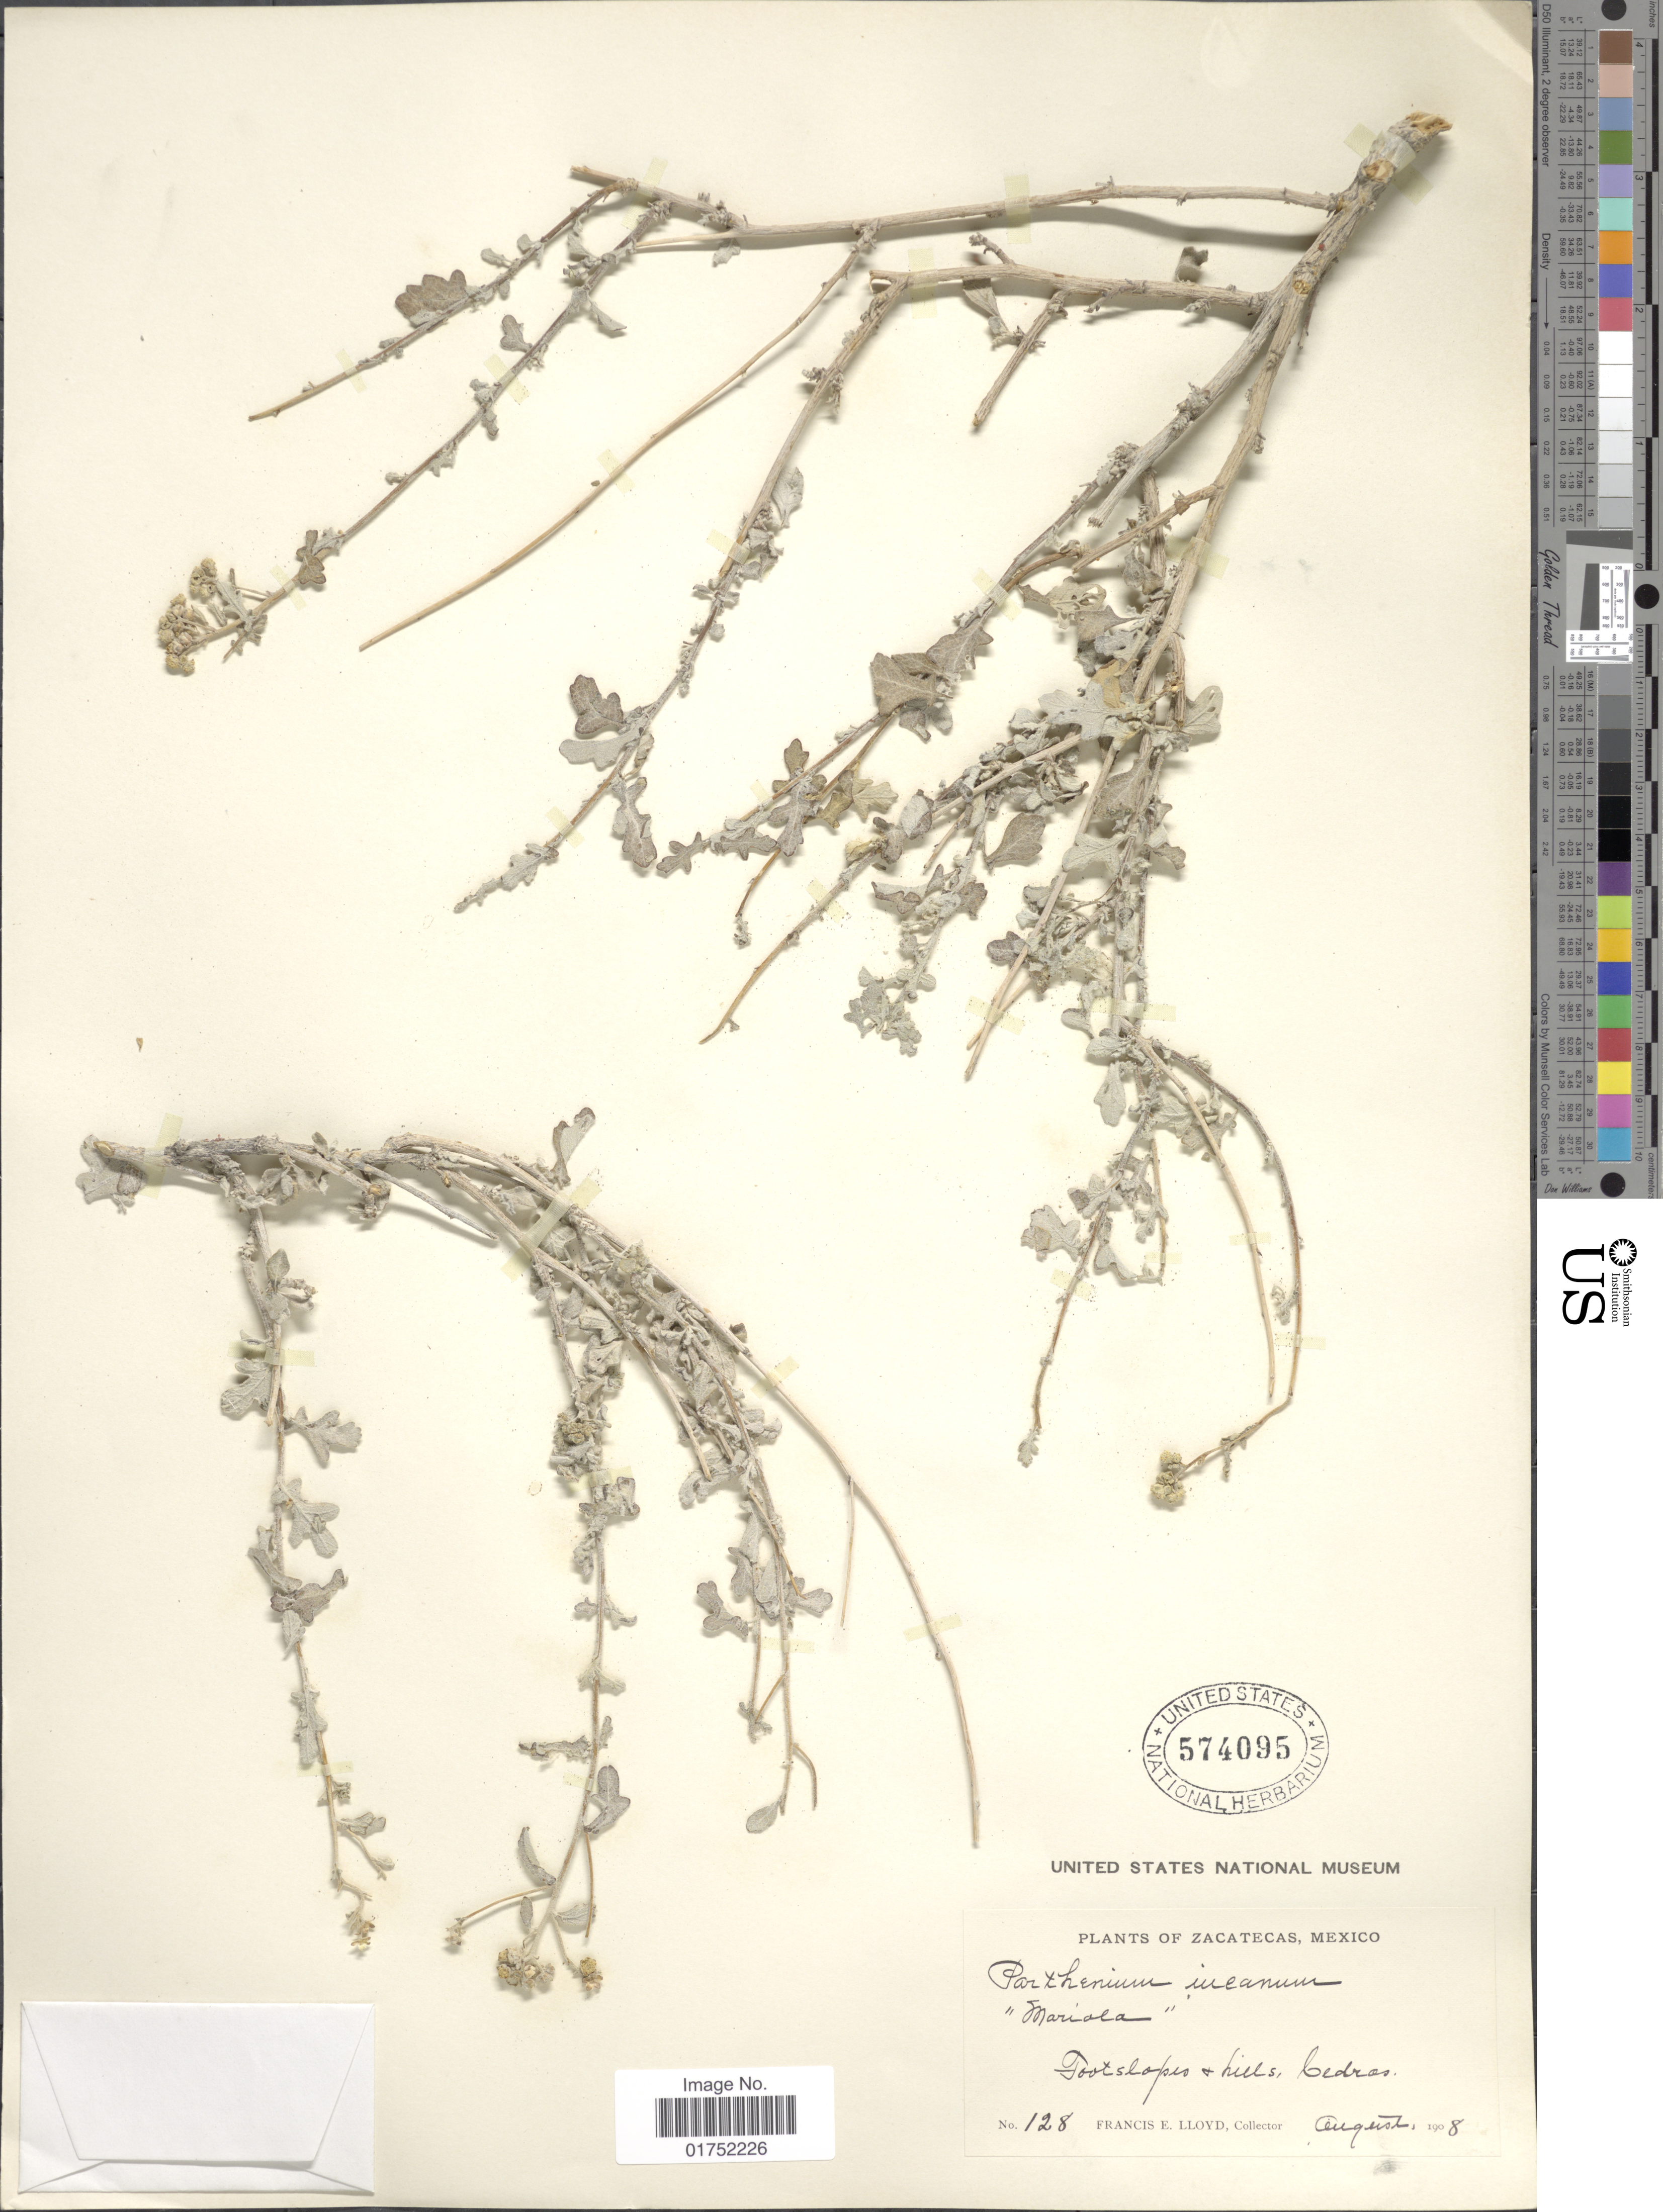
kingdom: Plantae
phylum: Tracheophyta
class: Magnoliopsida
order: Asterales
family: Asteraceae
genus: Parthenium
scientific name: Parthenium incanum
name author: Kunth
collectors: Lloyd, C. E.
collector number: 128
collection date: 1908-08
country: Mexico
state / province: Zacatecas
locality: Cedros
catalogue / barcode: US 574095